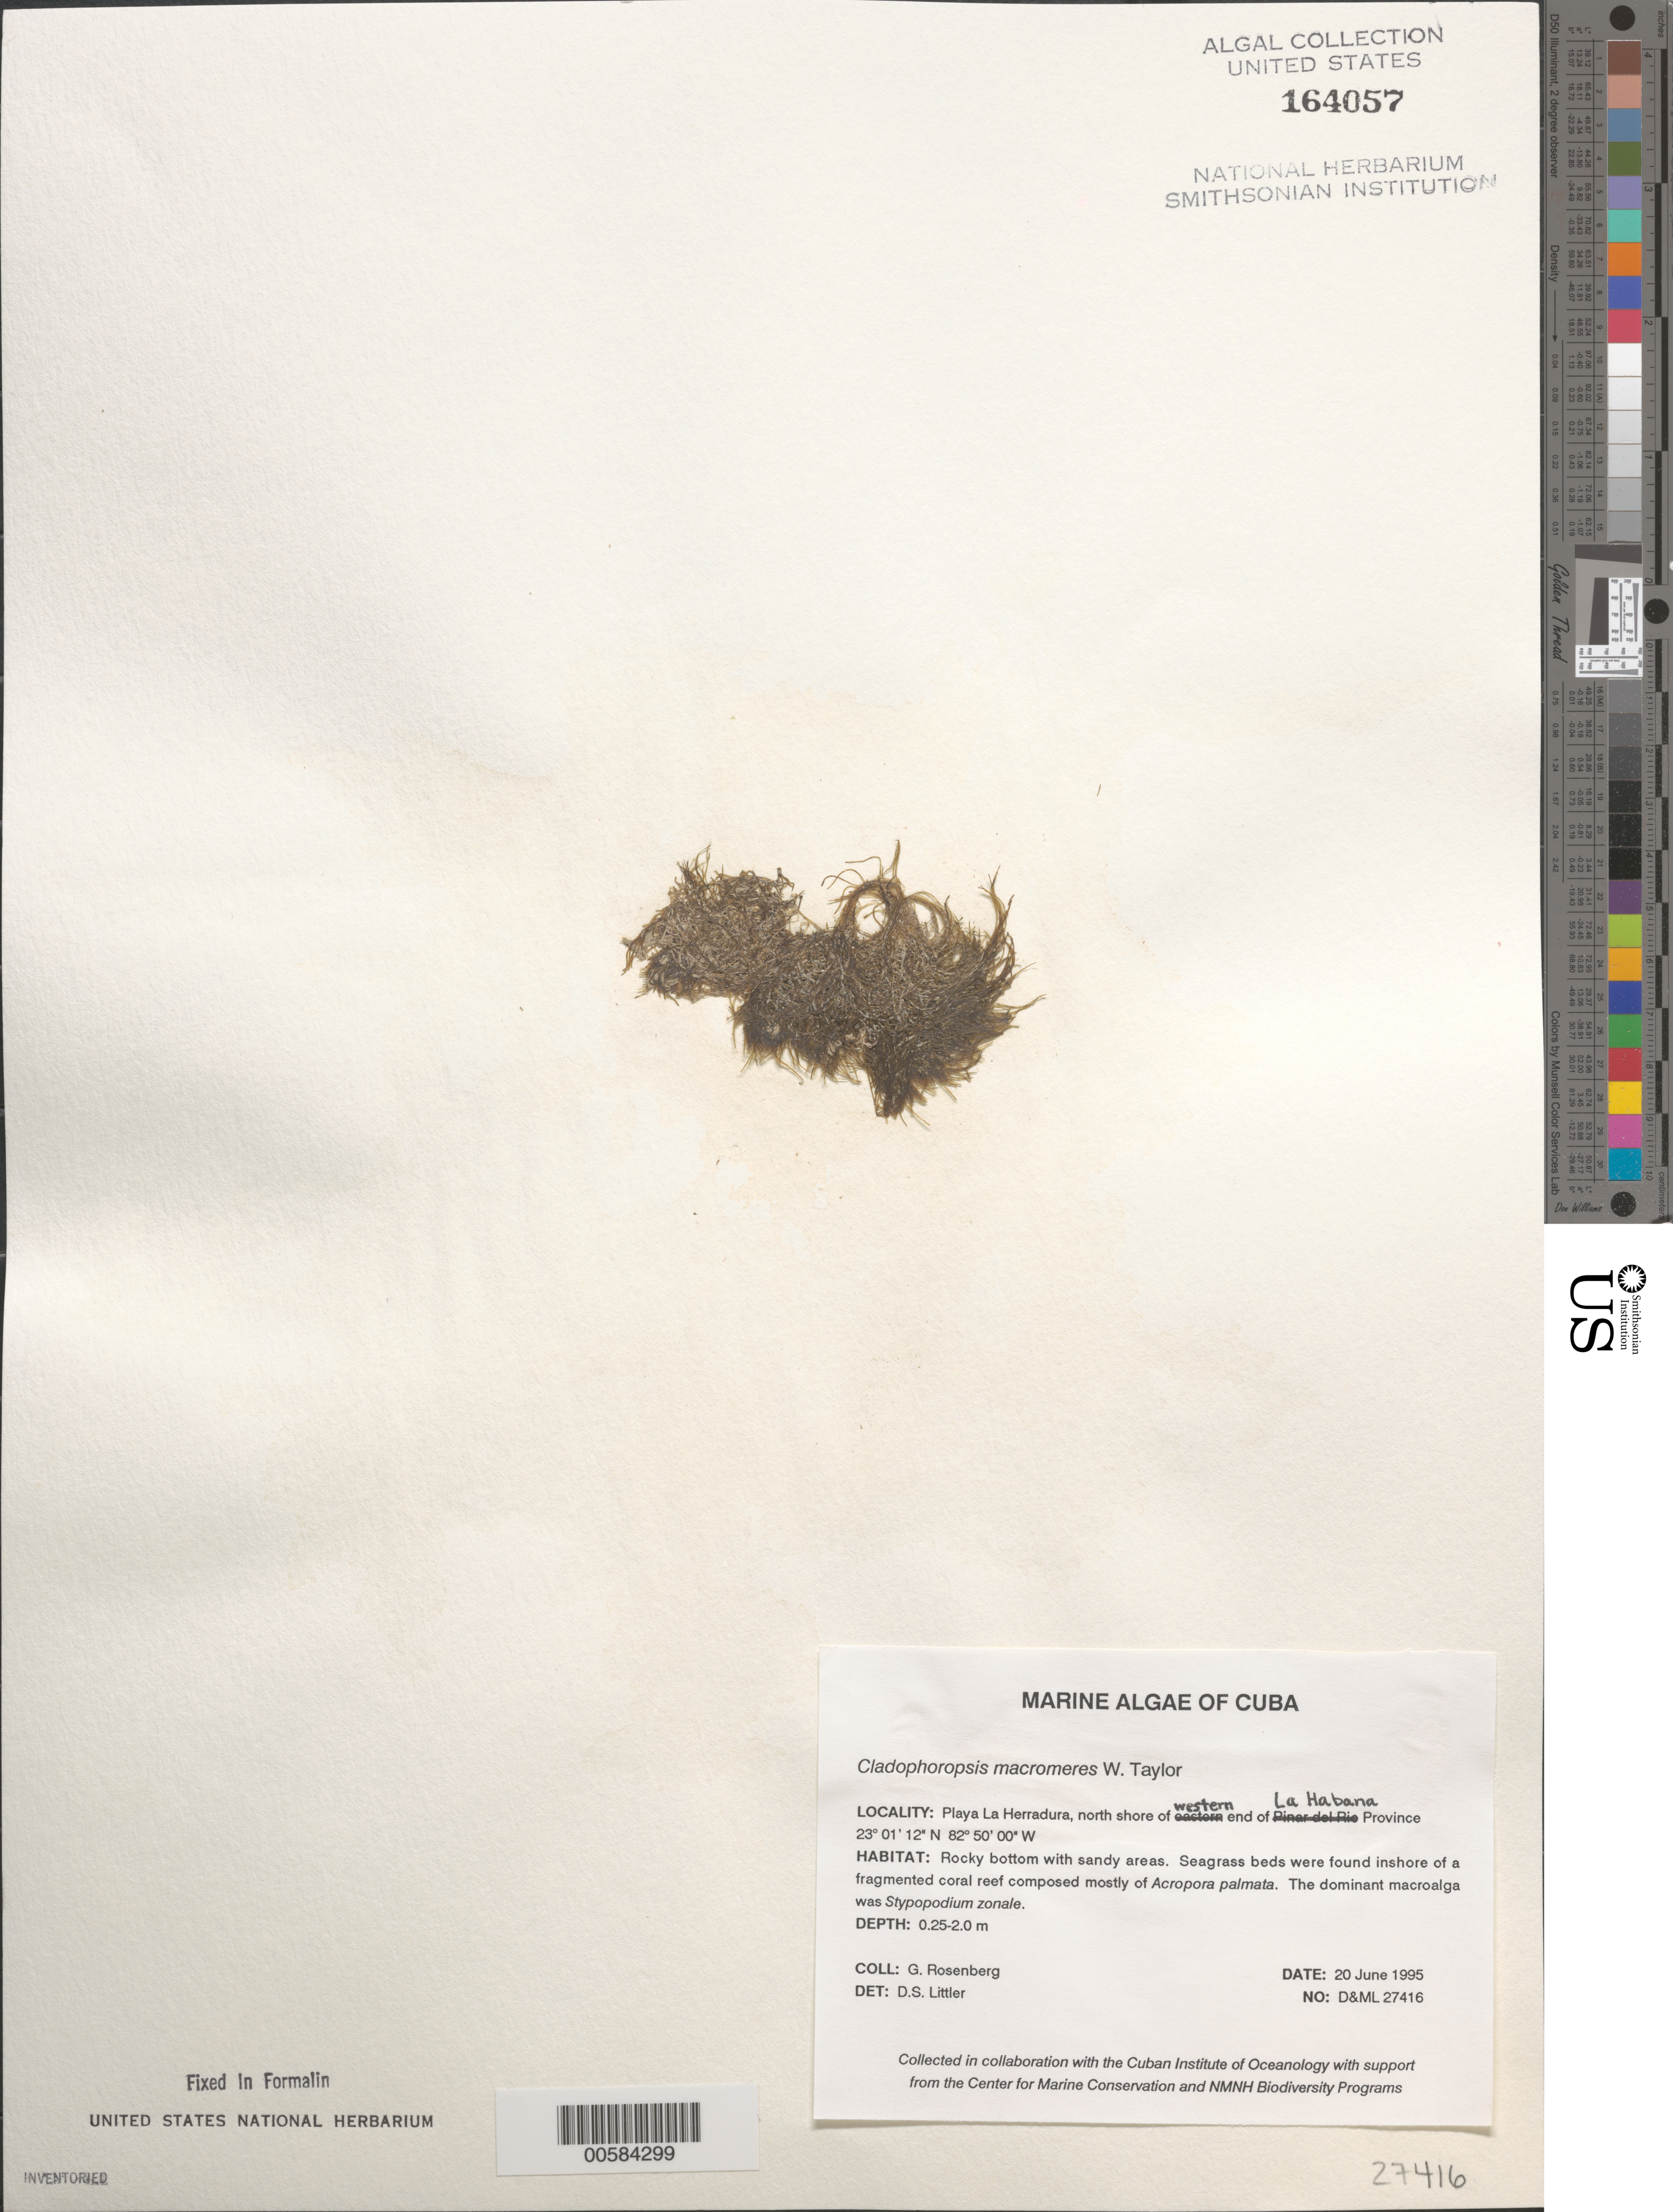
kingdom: Plantae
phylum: Chlorophyta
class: Ulvophyceae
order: Siphonocladales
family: Boodleaceae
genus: Cladophoropsis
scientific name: Cladophoropsis macromeres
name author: W.R. Taylor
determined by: Littler, D. S.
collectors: G. Rosenberg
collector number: D&ML 27416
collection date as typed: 20 Jun 1995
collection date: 1995-06-20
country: Cuba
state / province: La Habana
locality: Playa la herradura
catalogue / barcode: US 164057